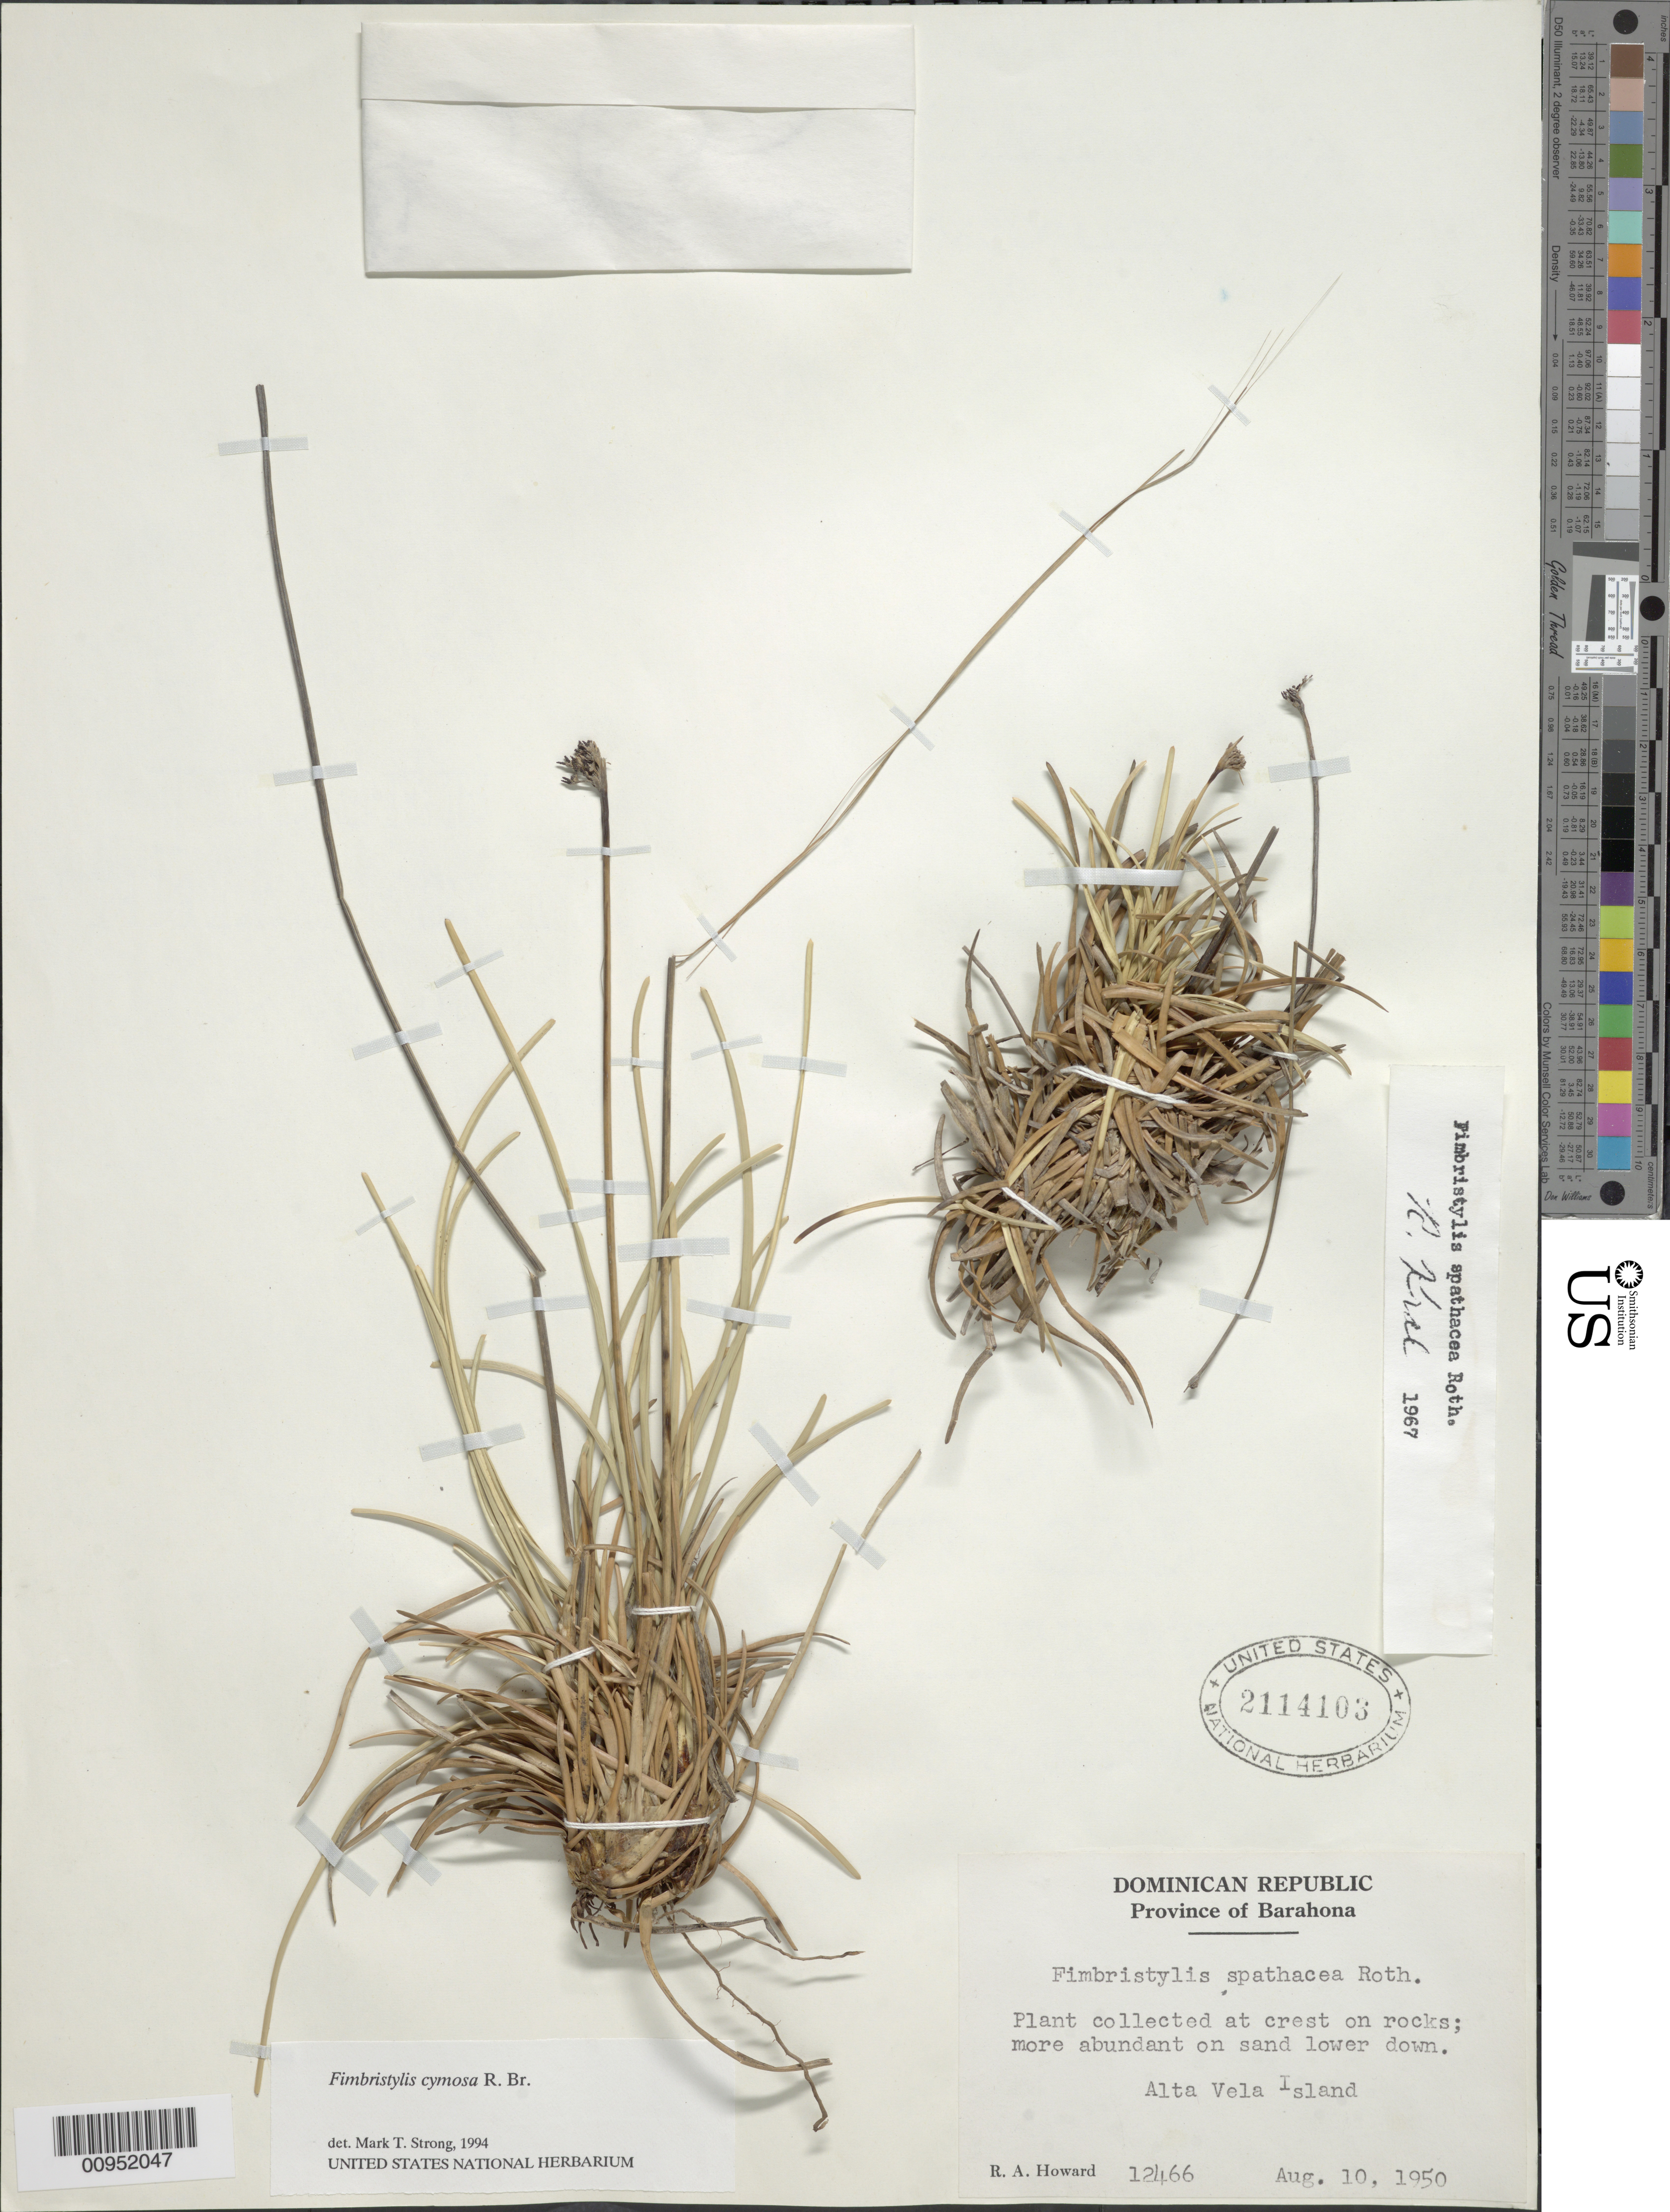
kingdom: Plantae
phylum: Tracheophyta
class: Liliopsida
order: Poales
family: Cyperaceae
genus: Fimbristylis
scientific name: Fimbristylis cymosa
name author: R. Br.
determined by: Strong, M. T., (US), Smithsonian Institution - National Museum of Natural History (UNITED STATES)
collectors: R. A. Howard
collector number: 12466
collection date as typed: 10 Aug 1950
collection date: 1950-08-10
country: Dominican Republic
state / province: Barahona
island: Alta Vela I.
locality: At crest on rocks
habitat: On rocks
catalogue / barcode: US 2114103